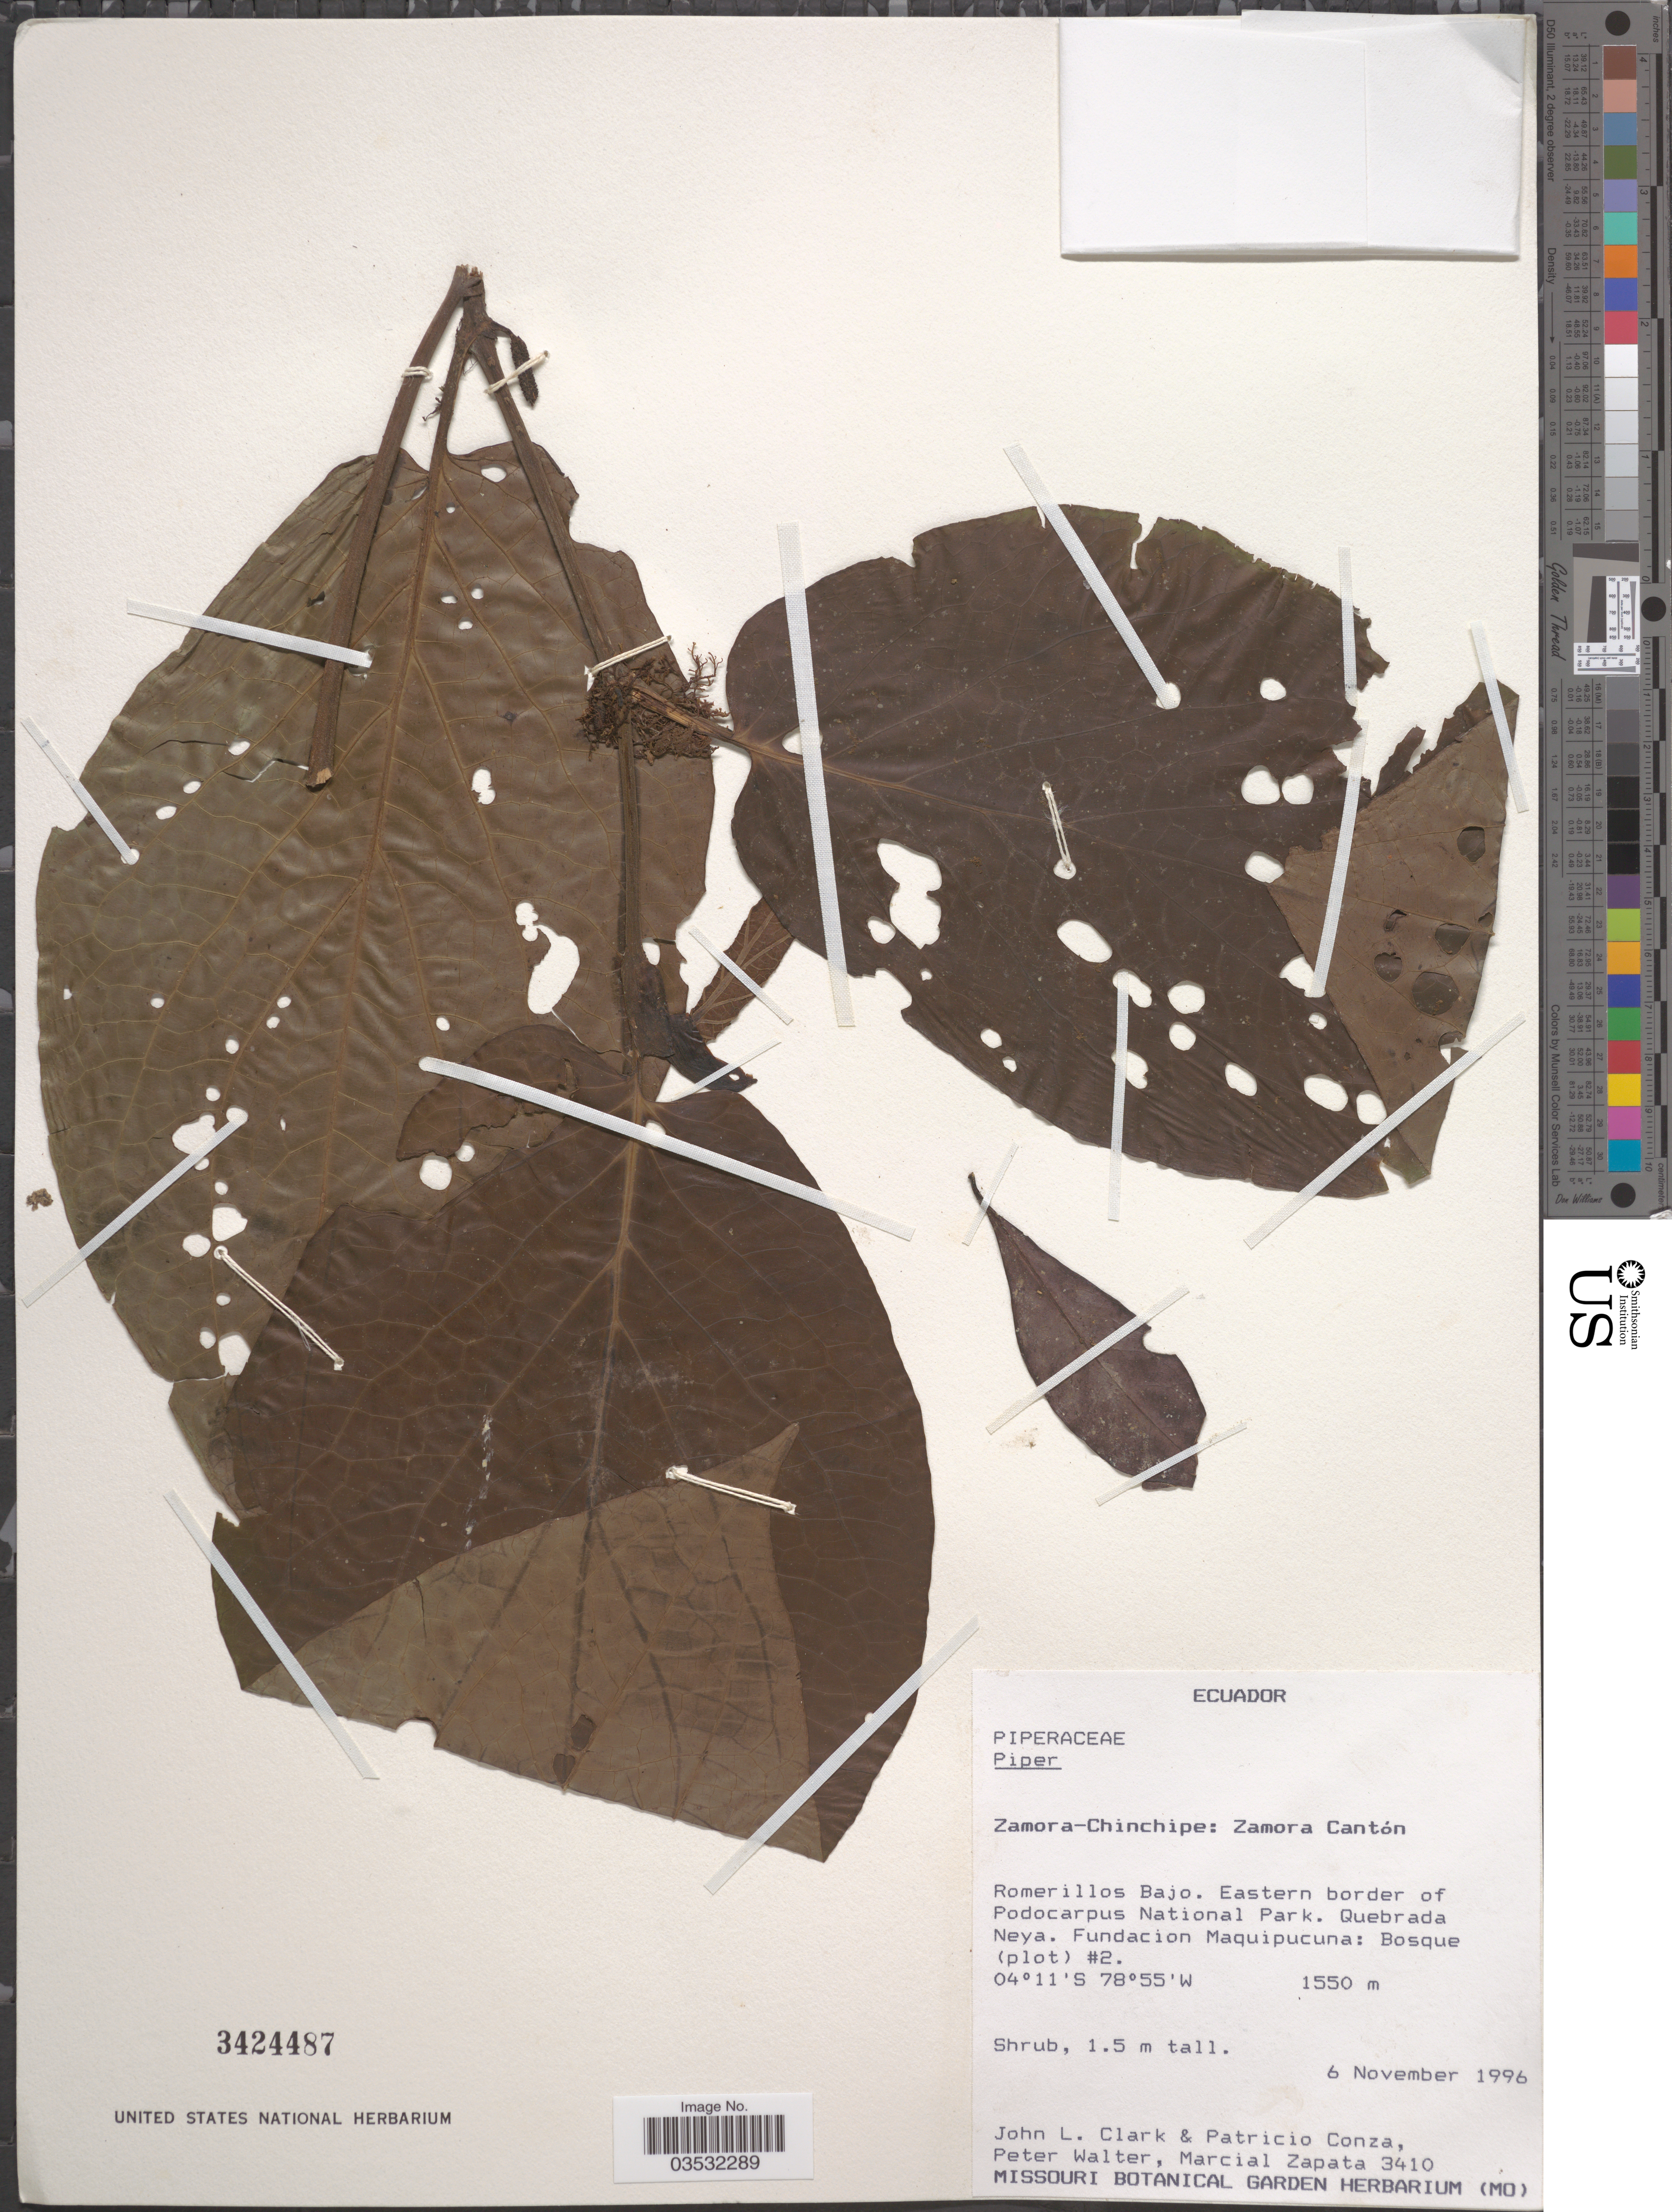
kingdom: Plantae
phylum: Tracheophyta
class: Magnoliopsida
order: Piperales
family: Piperaceae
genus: Piper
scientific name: Piper sp.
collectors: J. L. Clark, P. Conza, P. Walter & M. Zapata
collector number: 3410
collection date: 1996-11-06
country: Ecuador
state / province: Zamora-Chinchipe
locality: Zamora Cantón. Romerillos Bajo. Eastern border of Podocarpus National Park. Quebrada Neya. Fundacion Maquipucuna: Bosque (plot) #2.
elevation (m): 1550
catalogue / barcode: US 3424487